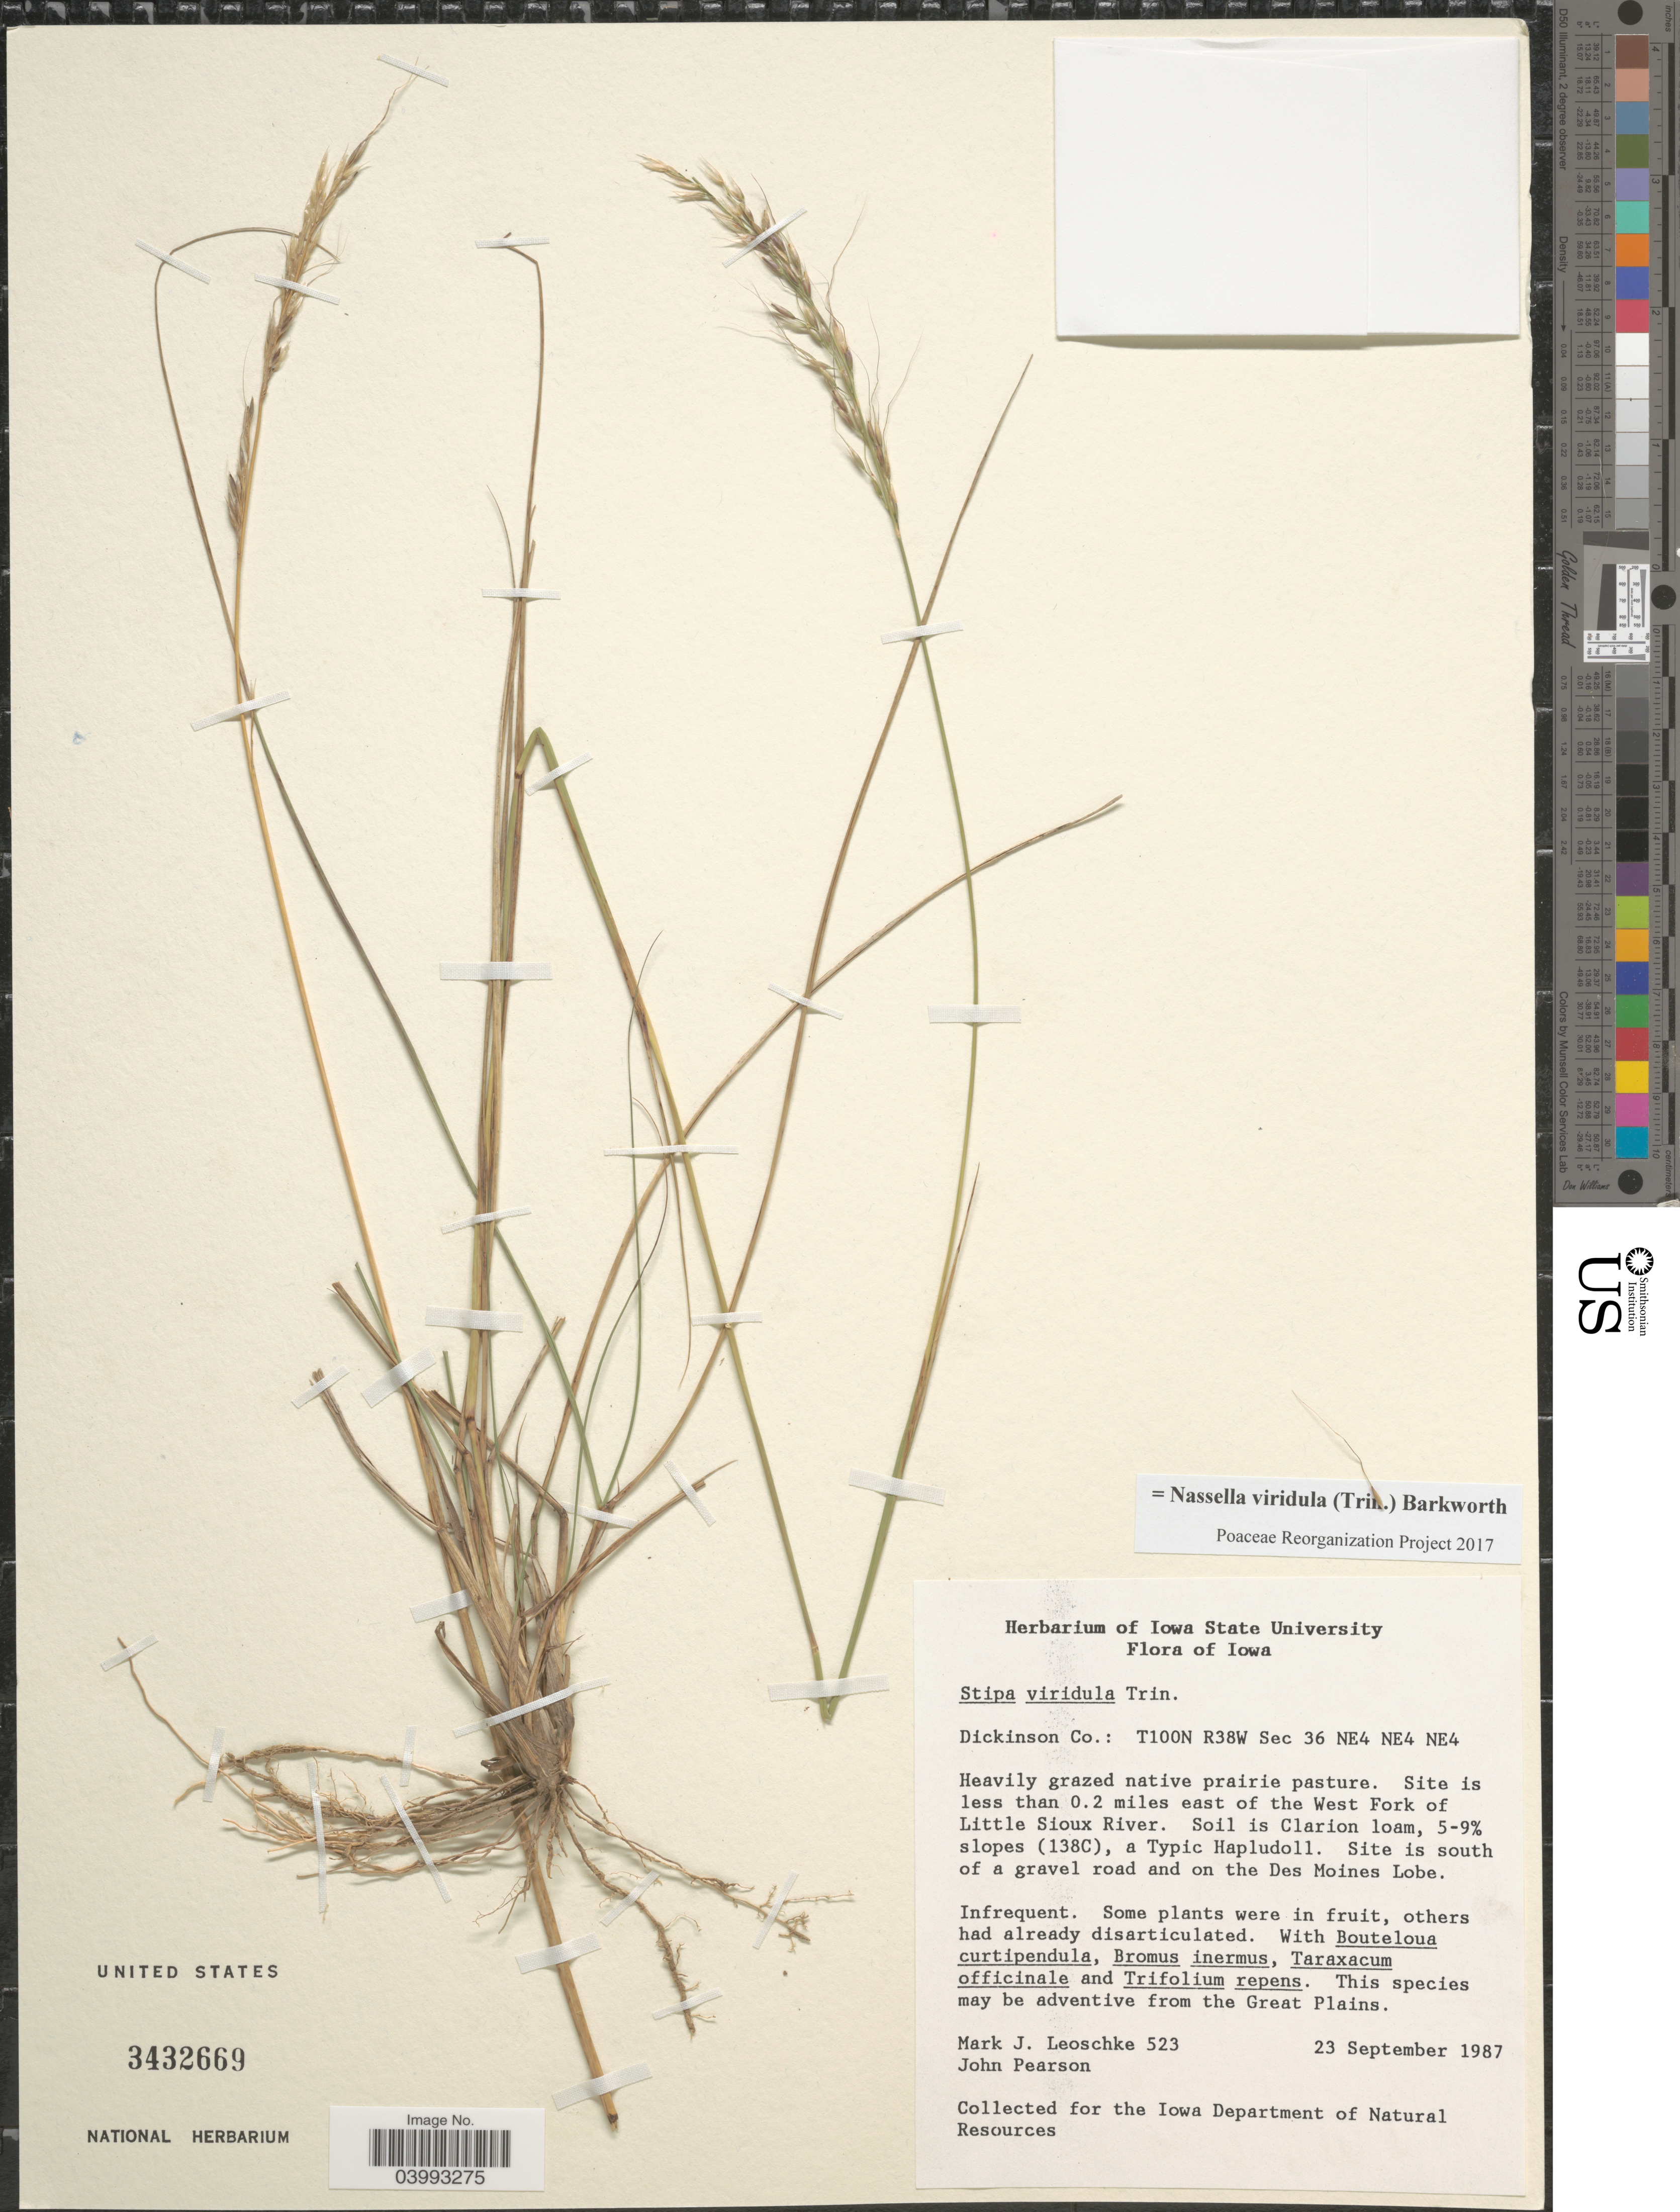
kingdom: Plantae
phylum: Tracheophyta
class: Liliopsida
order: Poales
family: Poaceae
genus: Nassella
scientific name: Nassella viridula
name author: (Trin.) Barkworth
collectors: M. J. Leoschke & J. B. Pearson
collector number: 523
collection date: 1987-09-23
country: United States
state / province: Iowa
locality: Dickinson Co.: T100N R38W Sec 36 NE4 NE4 NE4. Site is less than 2.0 miles east of the West Fork of Little Sioux River. Site is south of a gravel road and on the Des Moines Lobe.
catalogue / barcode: US 3432669